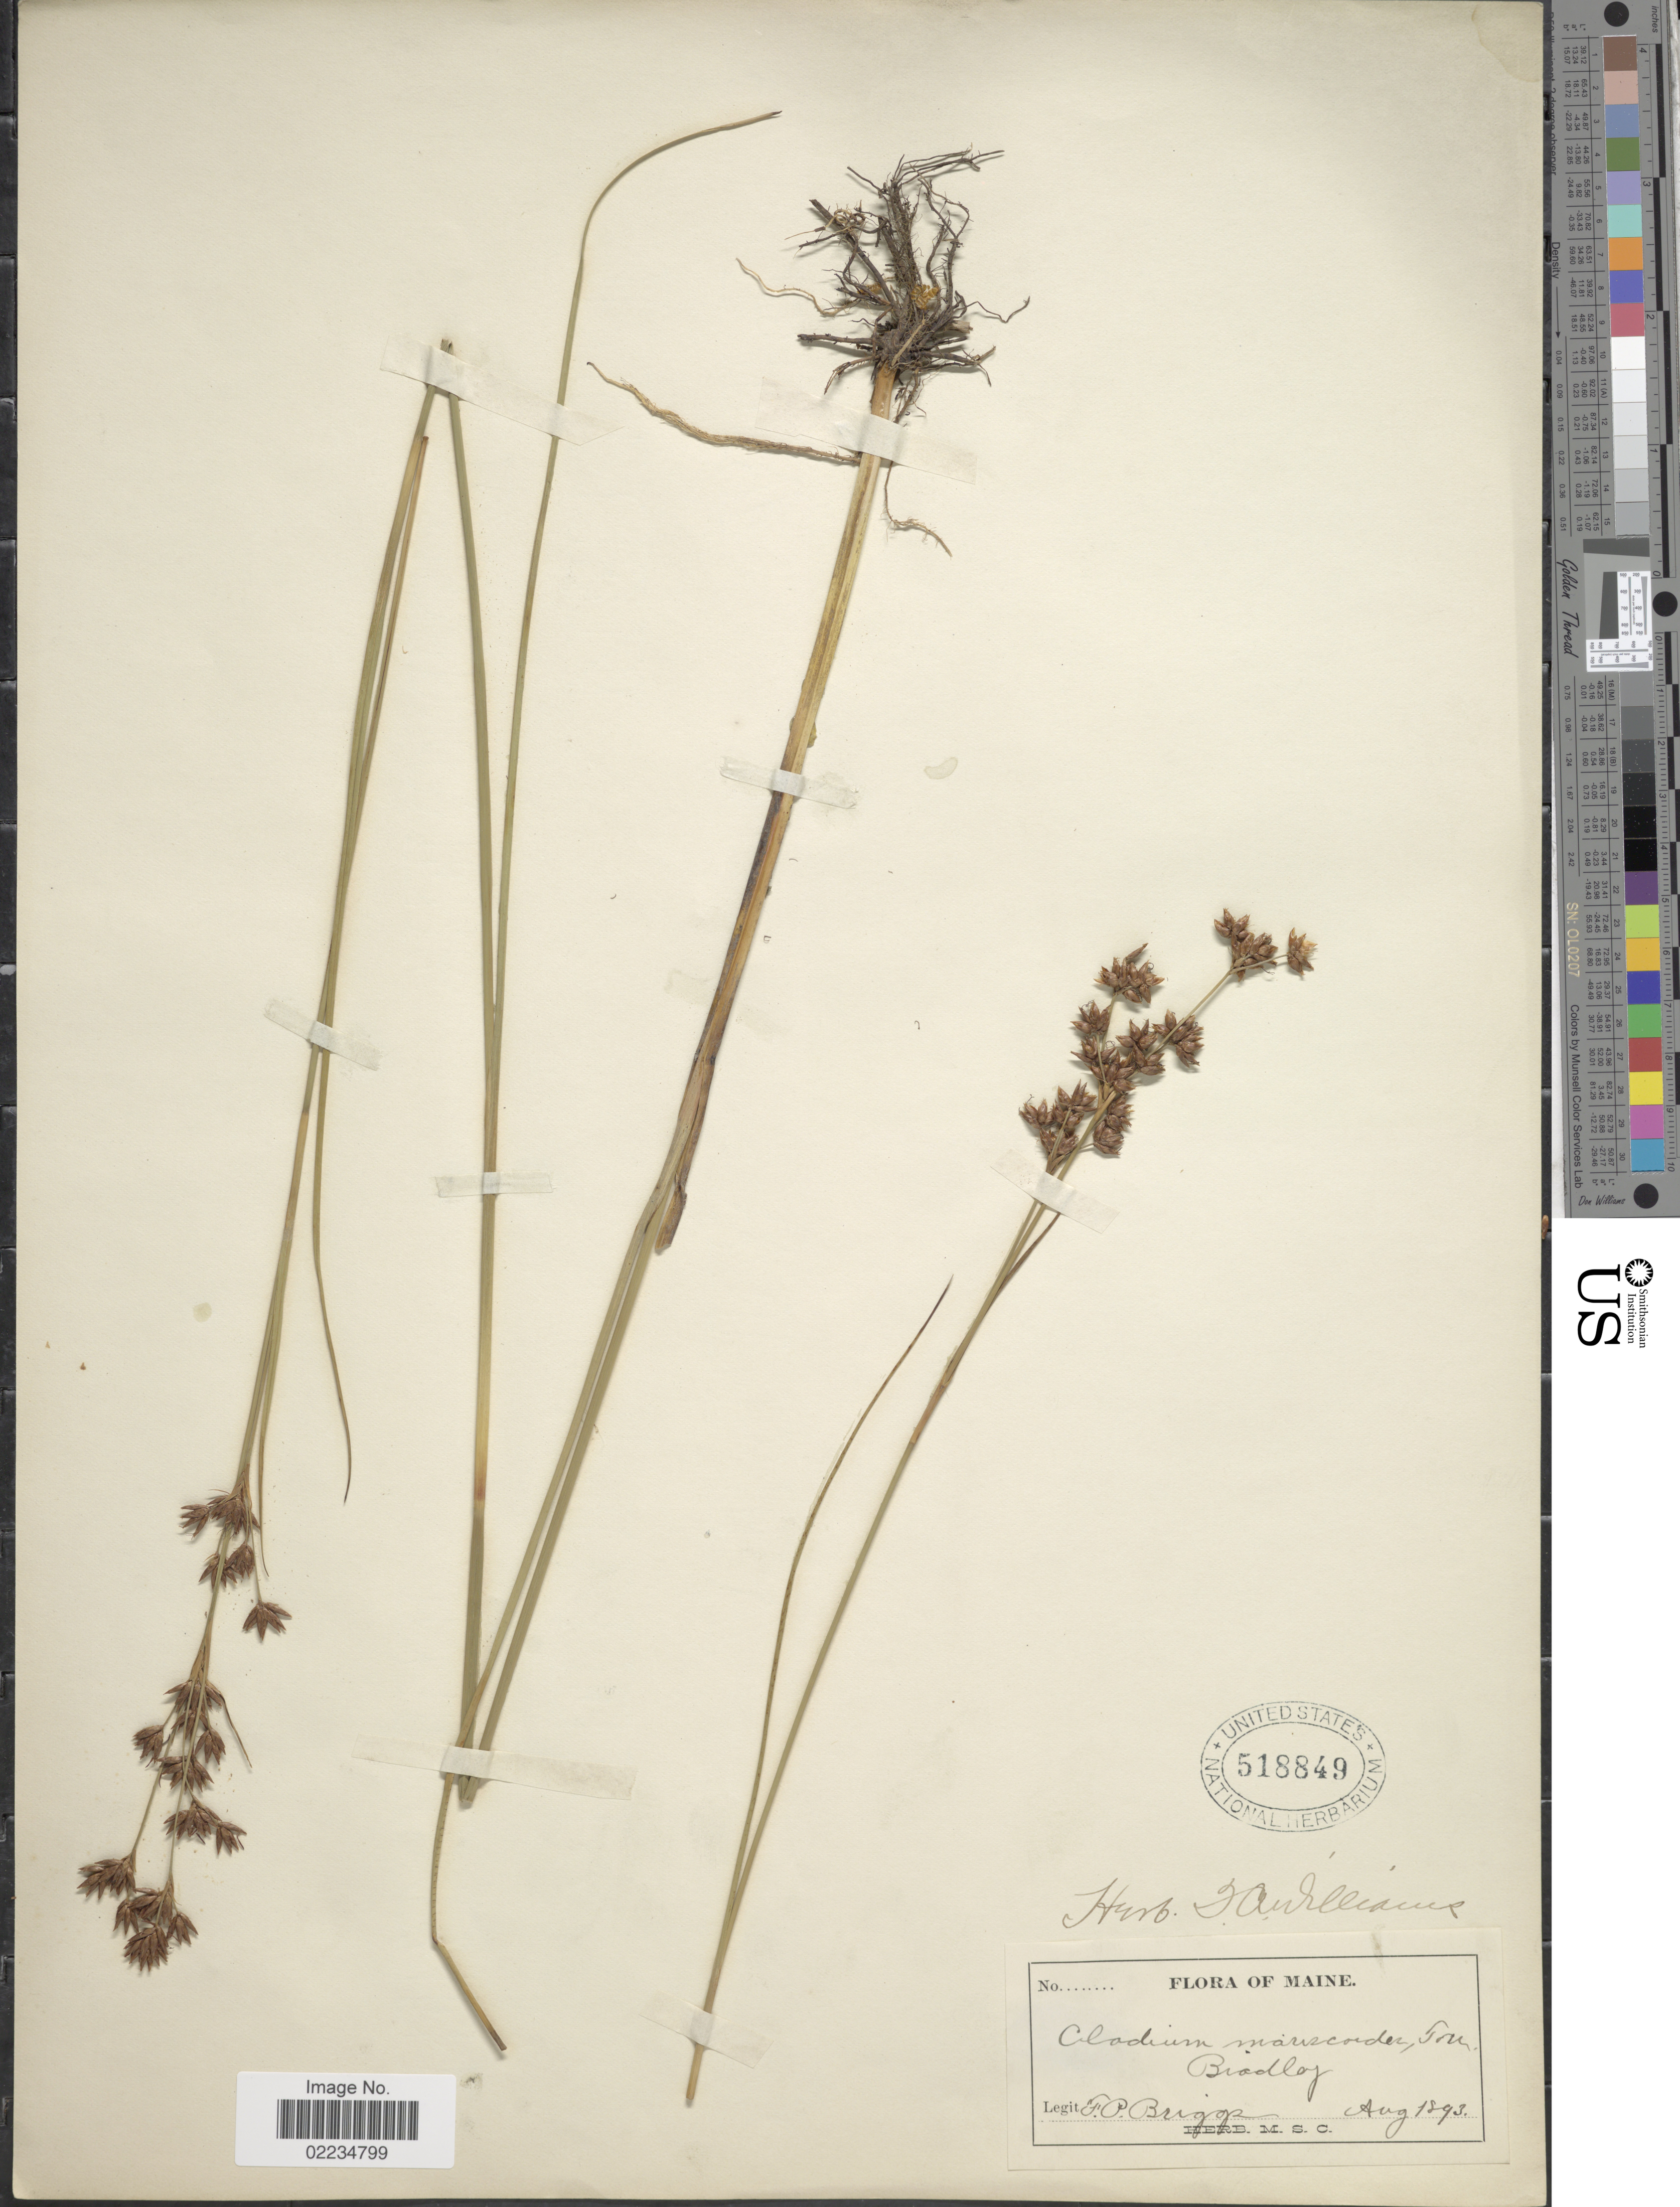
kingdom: Plantae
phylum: Tracheophyta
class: Liliopsida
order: Poales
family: Cyperaceae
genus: Cladium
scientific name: Cladium mariscoides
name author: (Muhl.) Torr.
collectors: F. Briggs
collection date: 1893-08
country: United States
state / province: Maine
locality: Bradley, Maine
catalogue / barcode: US 518849